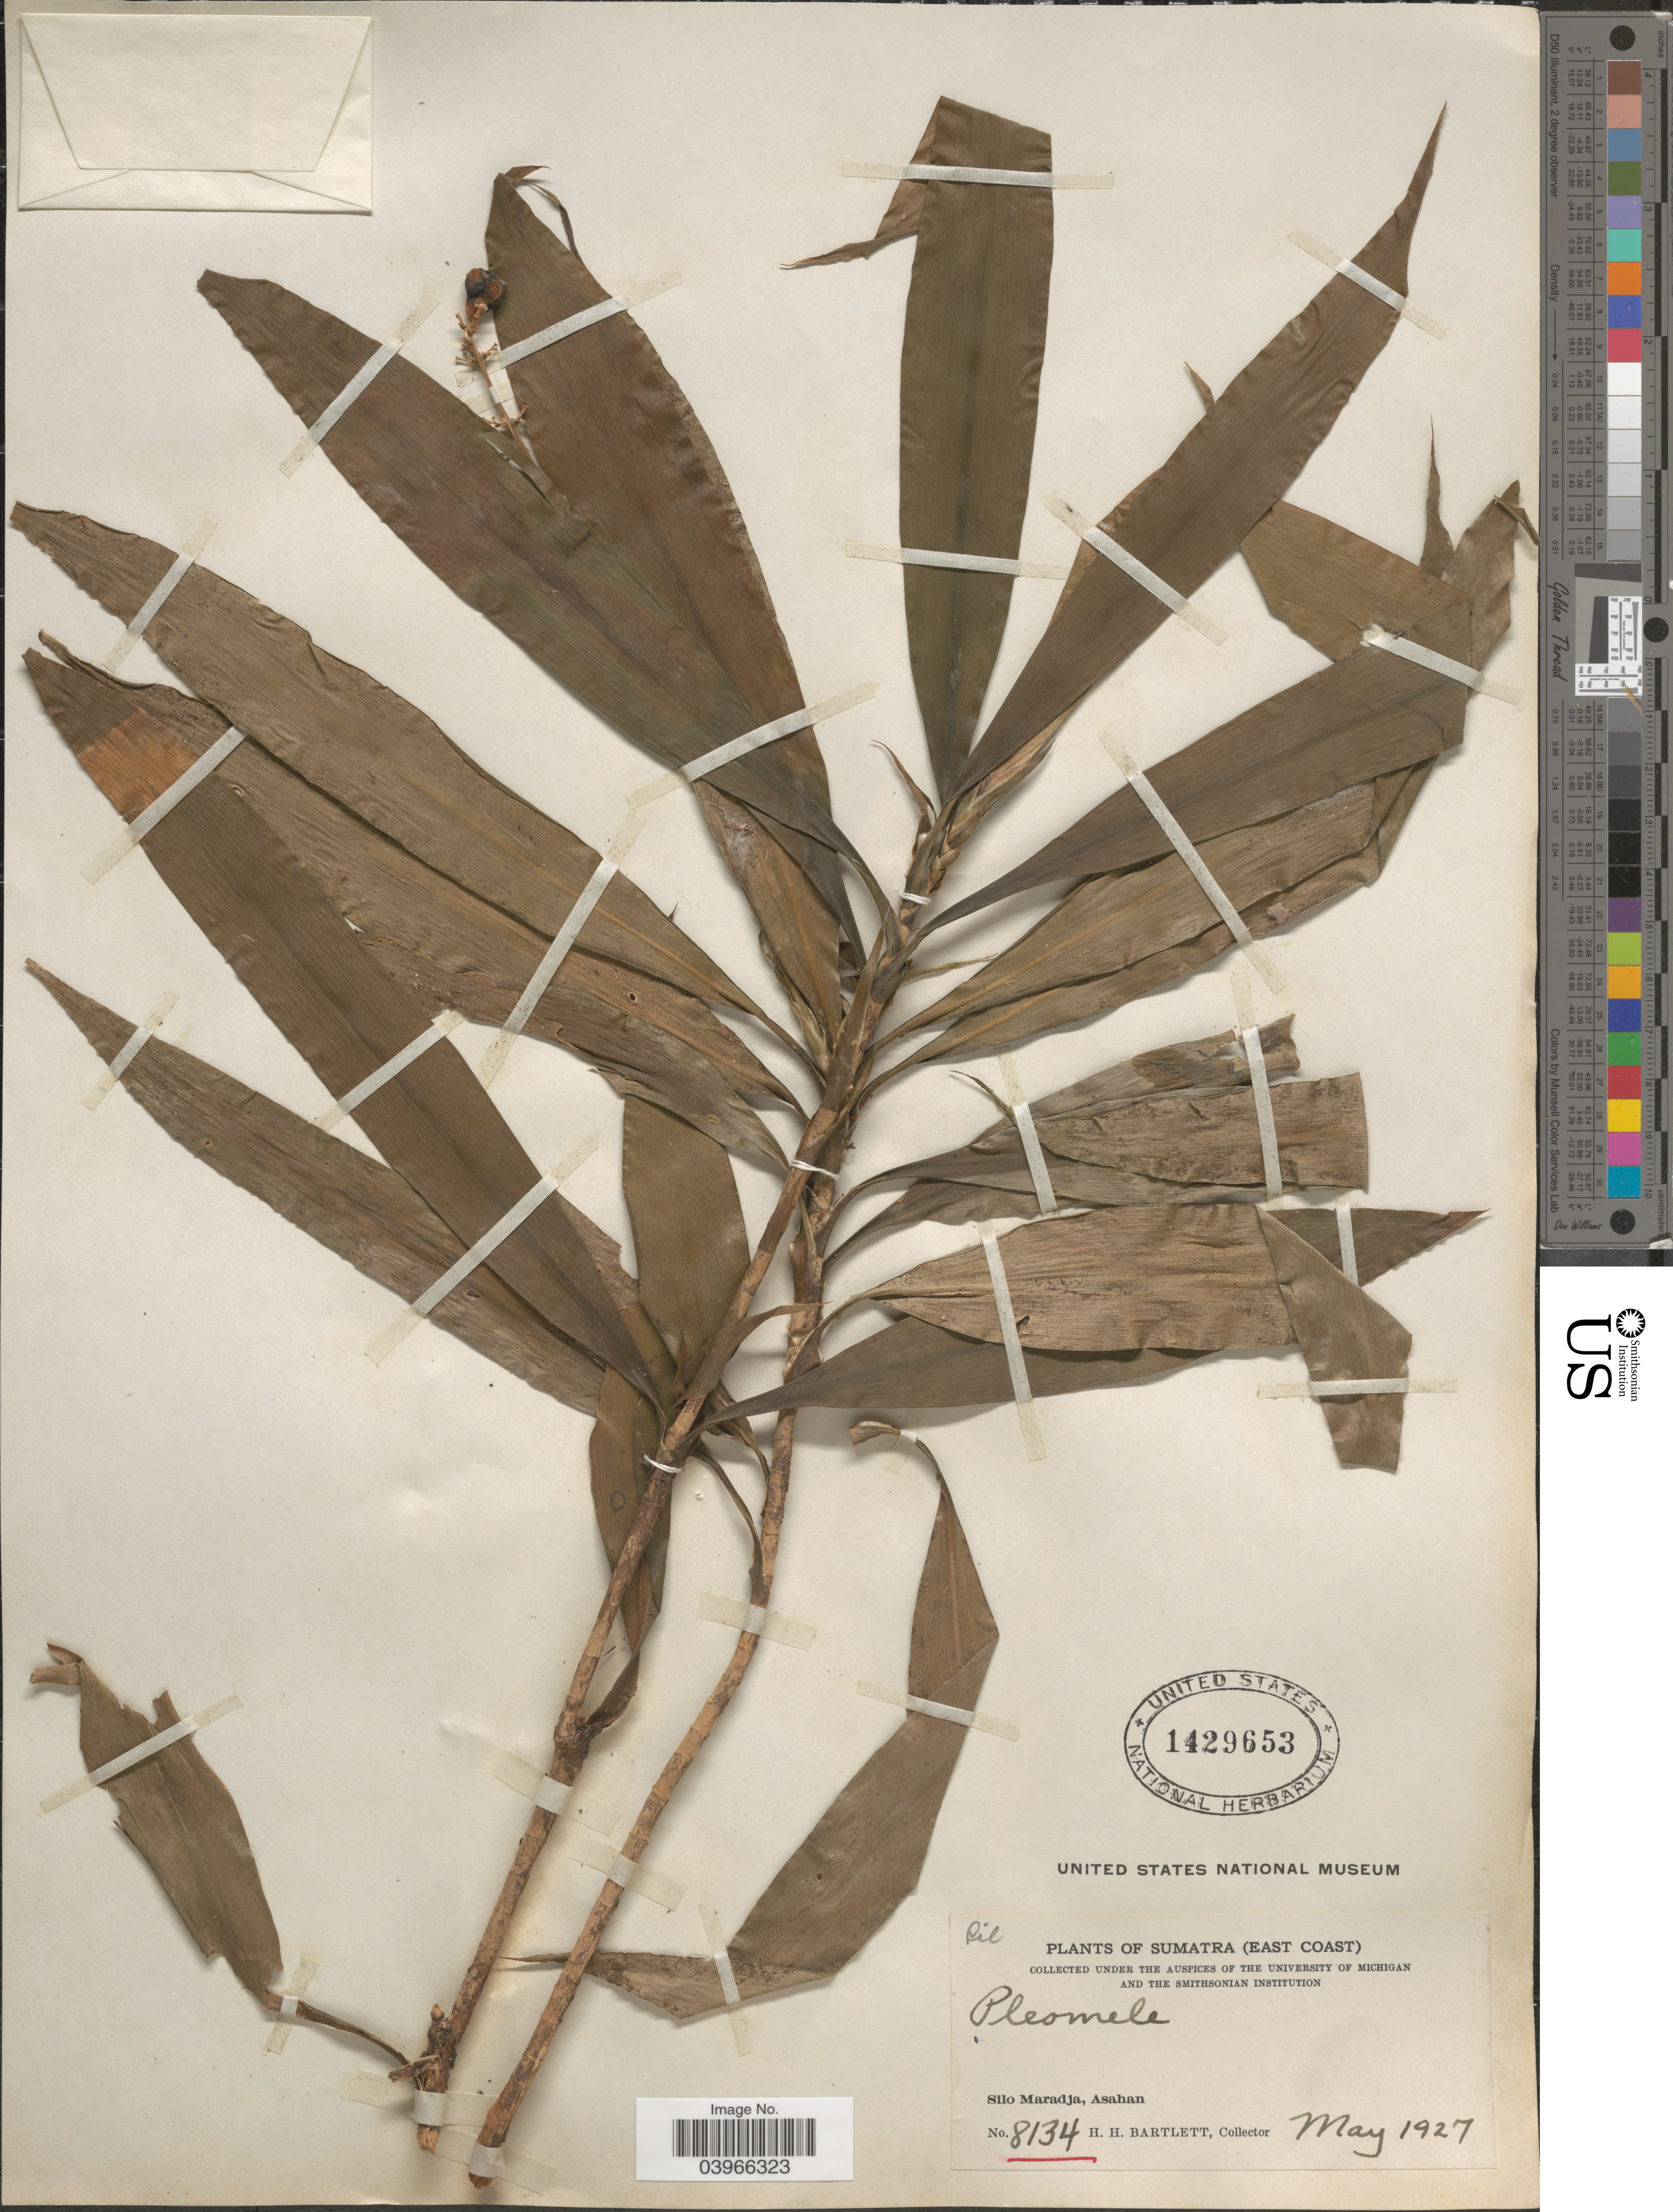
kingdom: Plantae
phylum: Tracheophyta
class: Liliopsida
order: Asparagales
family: Asparagaceae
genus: Dracaena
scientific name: Dracaena sp.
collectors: H. H. Bartlett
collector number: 8134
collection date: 1927-05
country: Indonesia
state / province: Sumatra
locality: (East Coast). Silo Maradja, Asahan.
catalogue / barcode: US 1429653